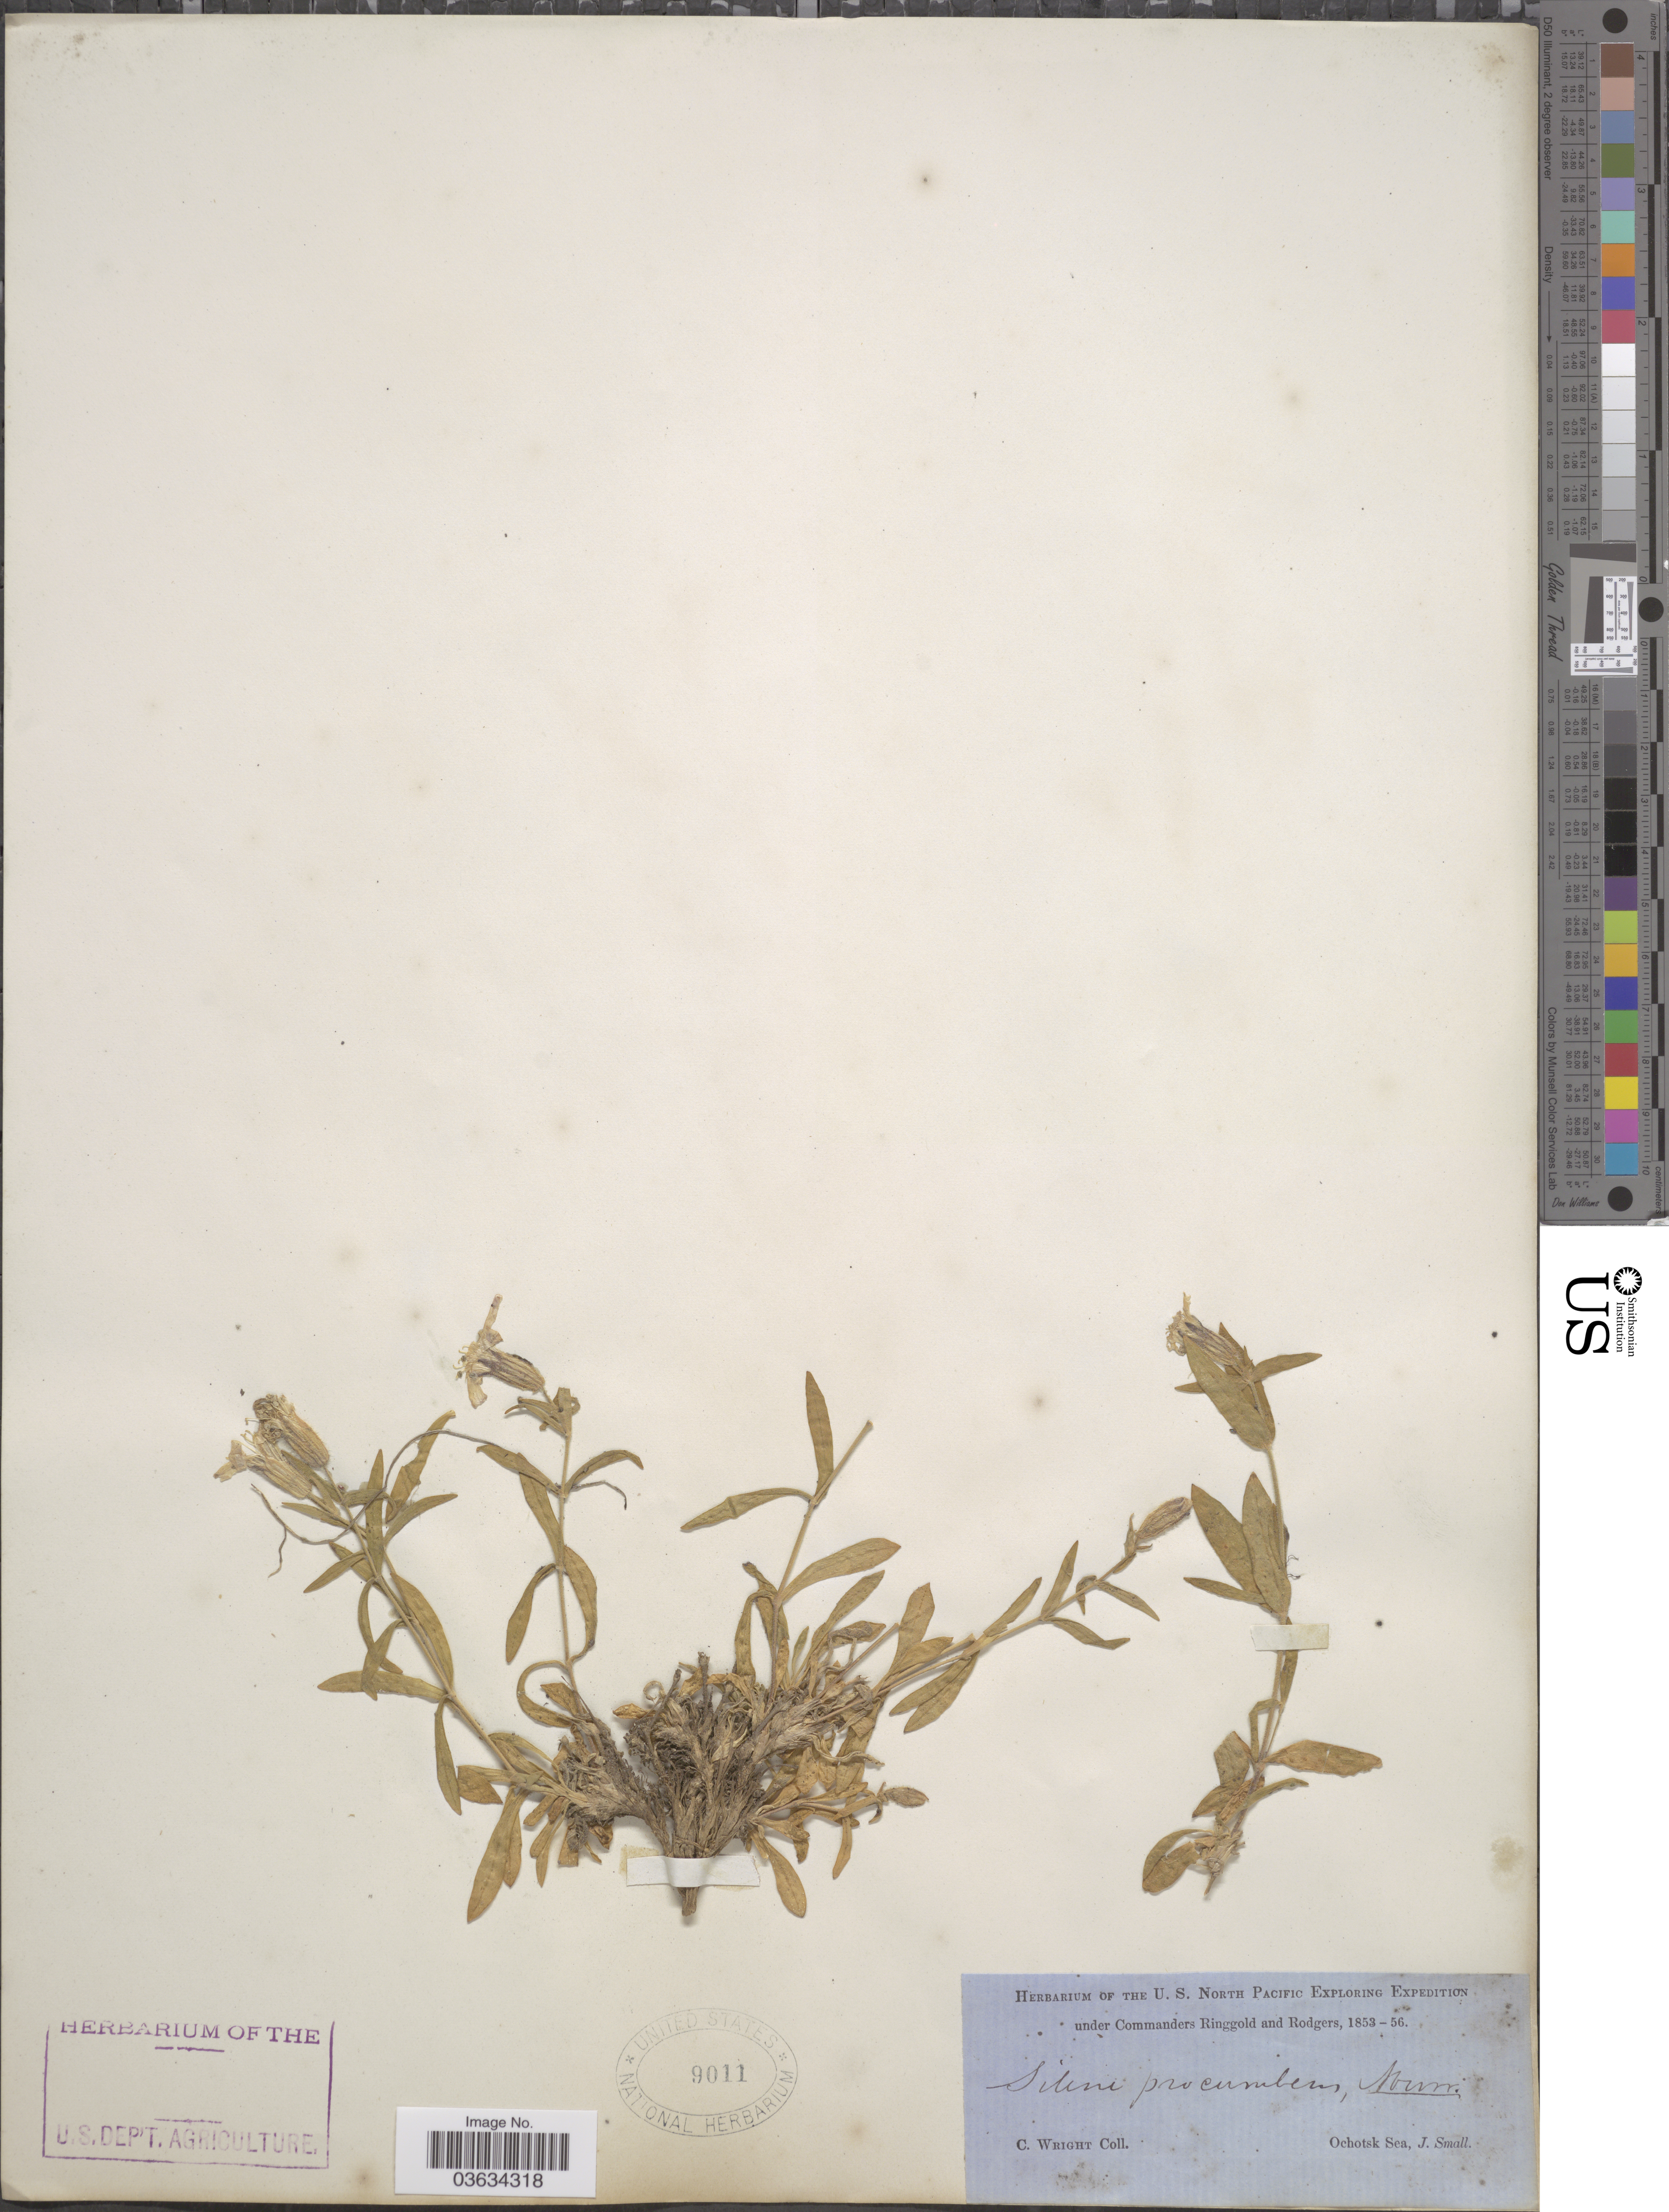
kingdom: Plantae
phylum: Tracheophyta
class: Magnoliopsida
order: Caryophyllales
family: Caryophyllaceae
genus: Silene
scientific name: Silene procumbens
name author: Murray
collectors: C. Wright & J. Small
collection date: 1853/1856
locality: Ochotsk Sea.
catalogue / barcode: US 9011